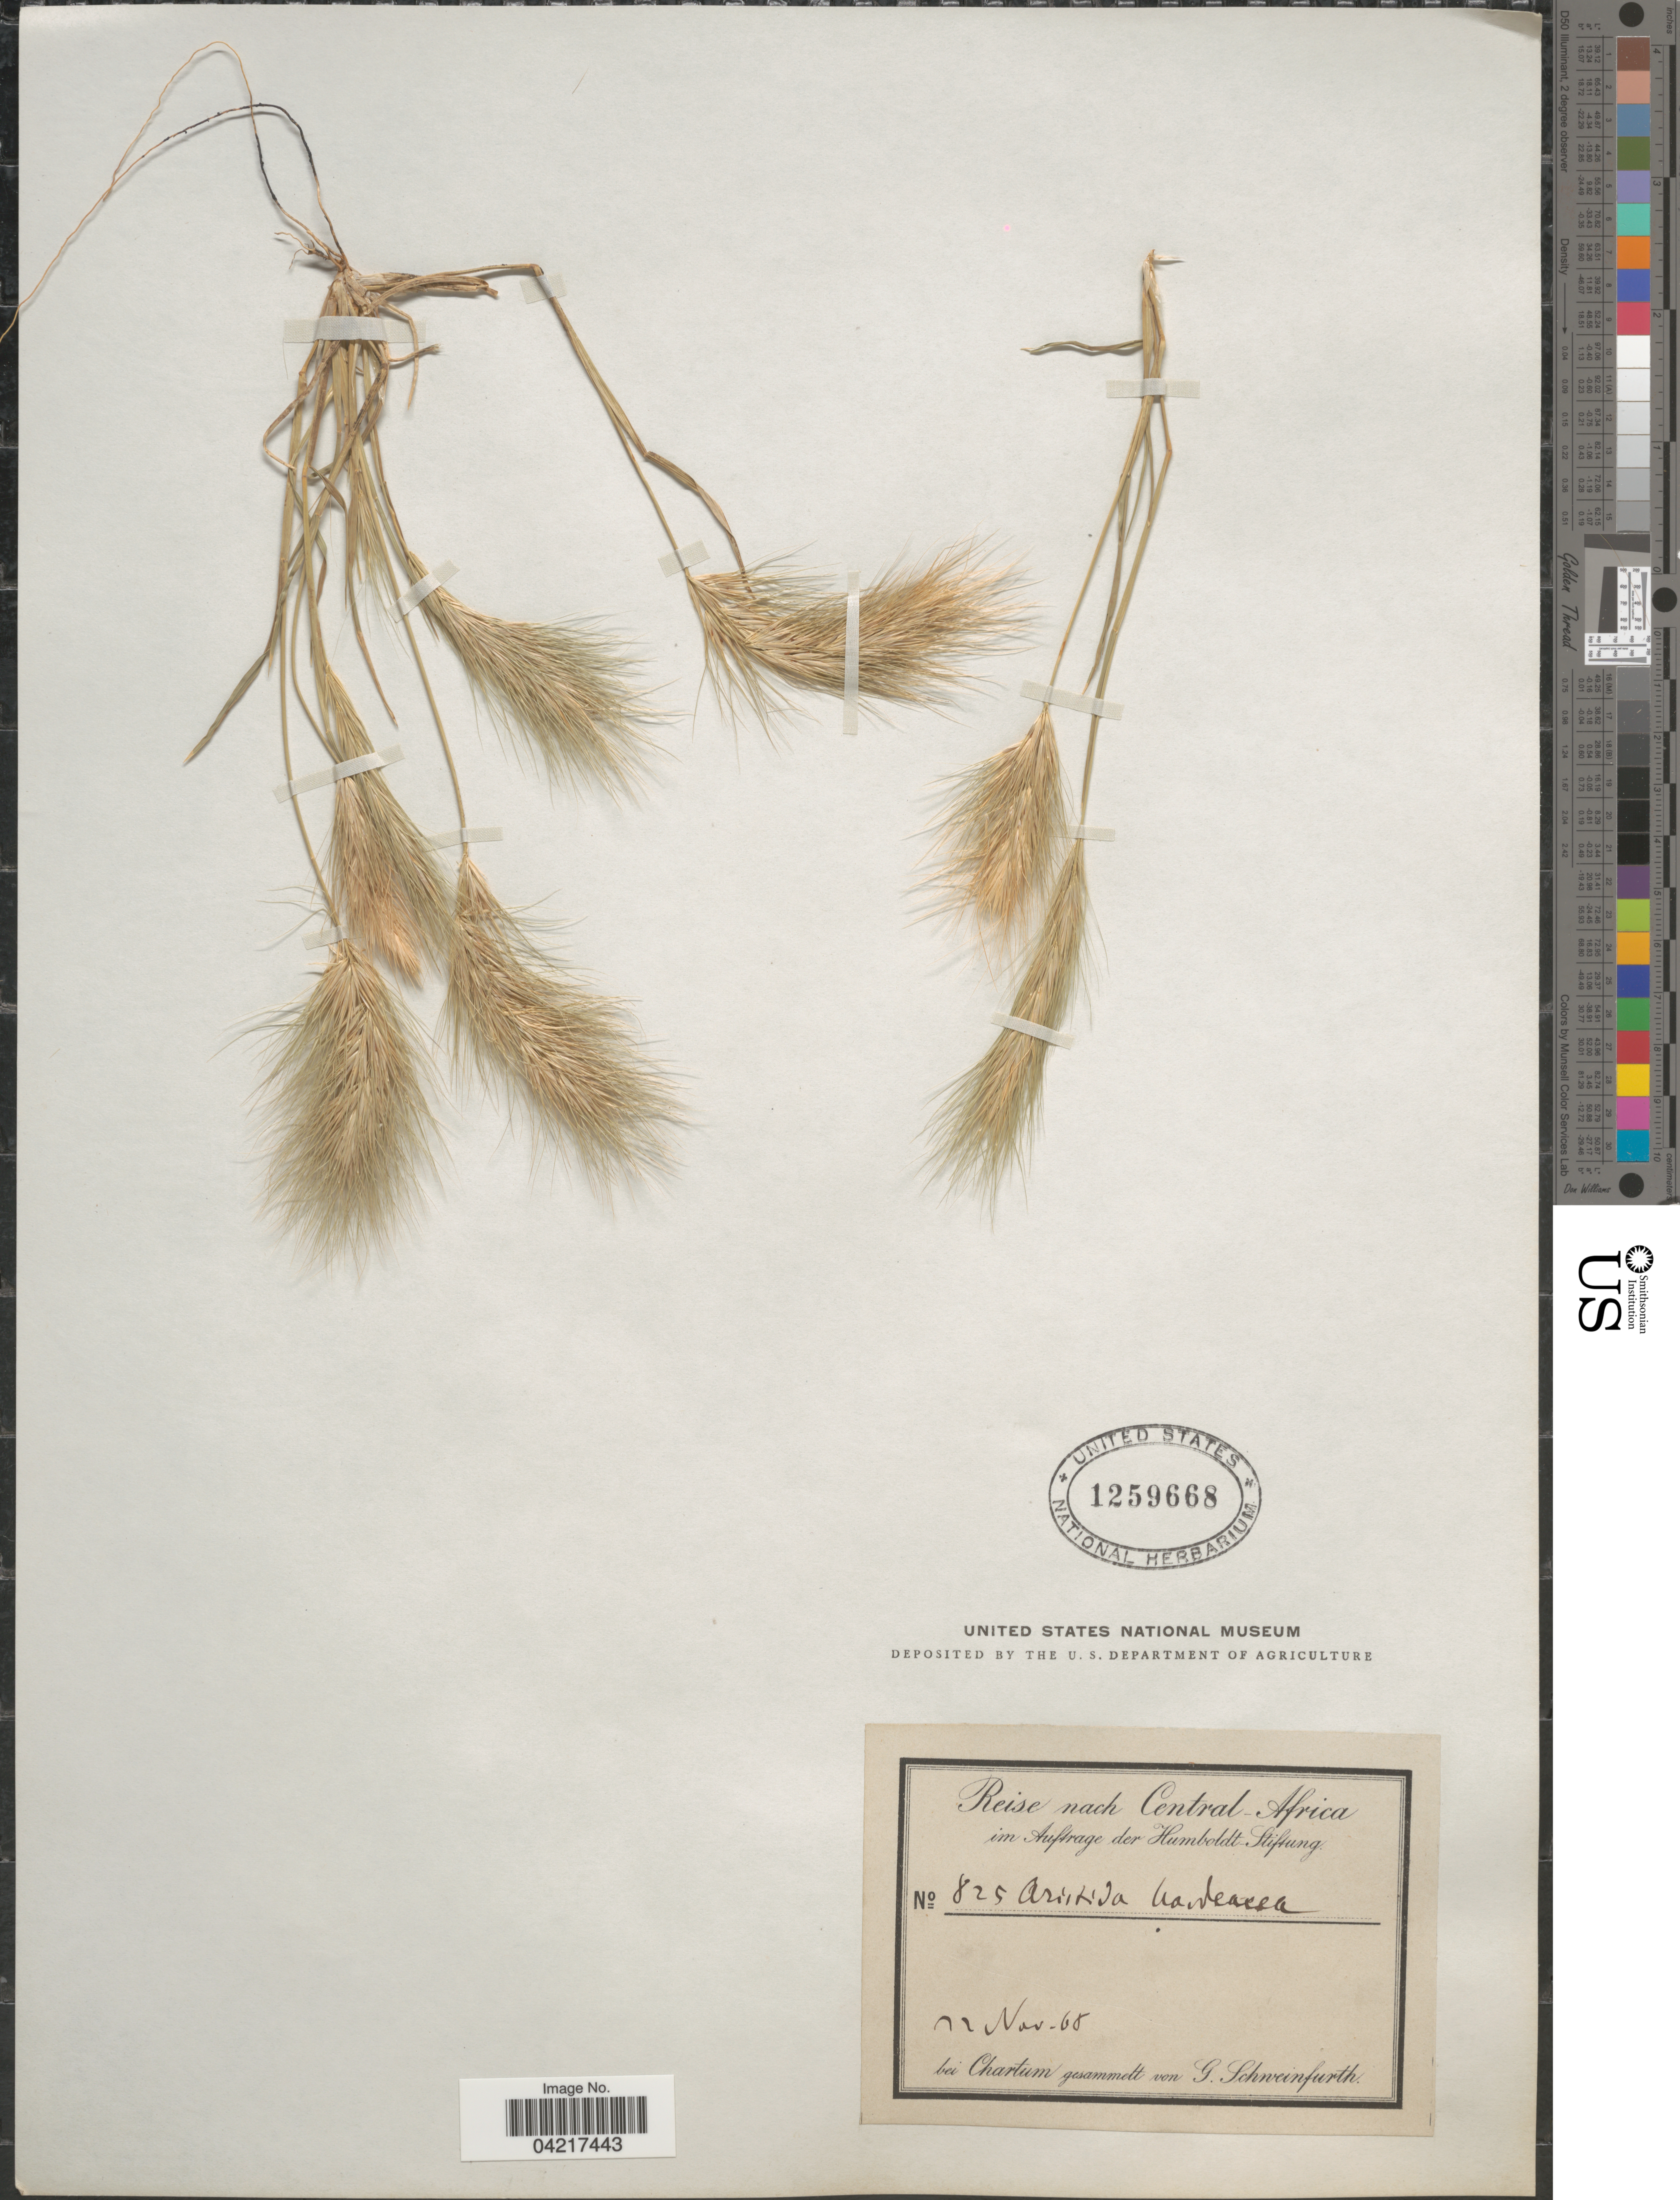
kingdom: Plantae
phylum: Tracheophyta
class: Liliopsida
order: Poales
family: Poaceae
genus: Aristida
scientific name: Aristida hordeacea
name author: Kunth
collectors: G. A. Schweinfurth (herbarium)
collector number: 825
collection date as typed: Transcribed d/m/y: 22/11/68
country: Sudan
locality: Reise nach Central-Africa. Bei Chartum.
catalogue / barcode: US 1259668